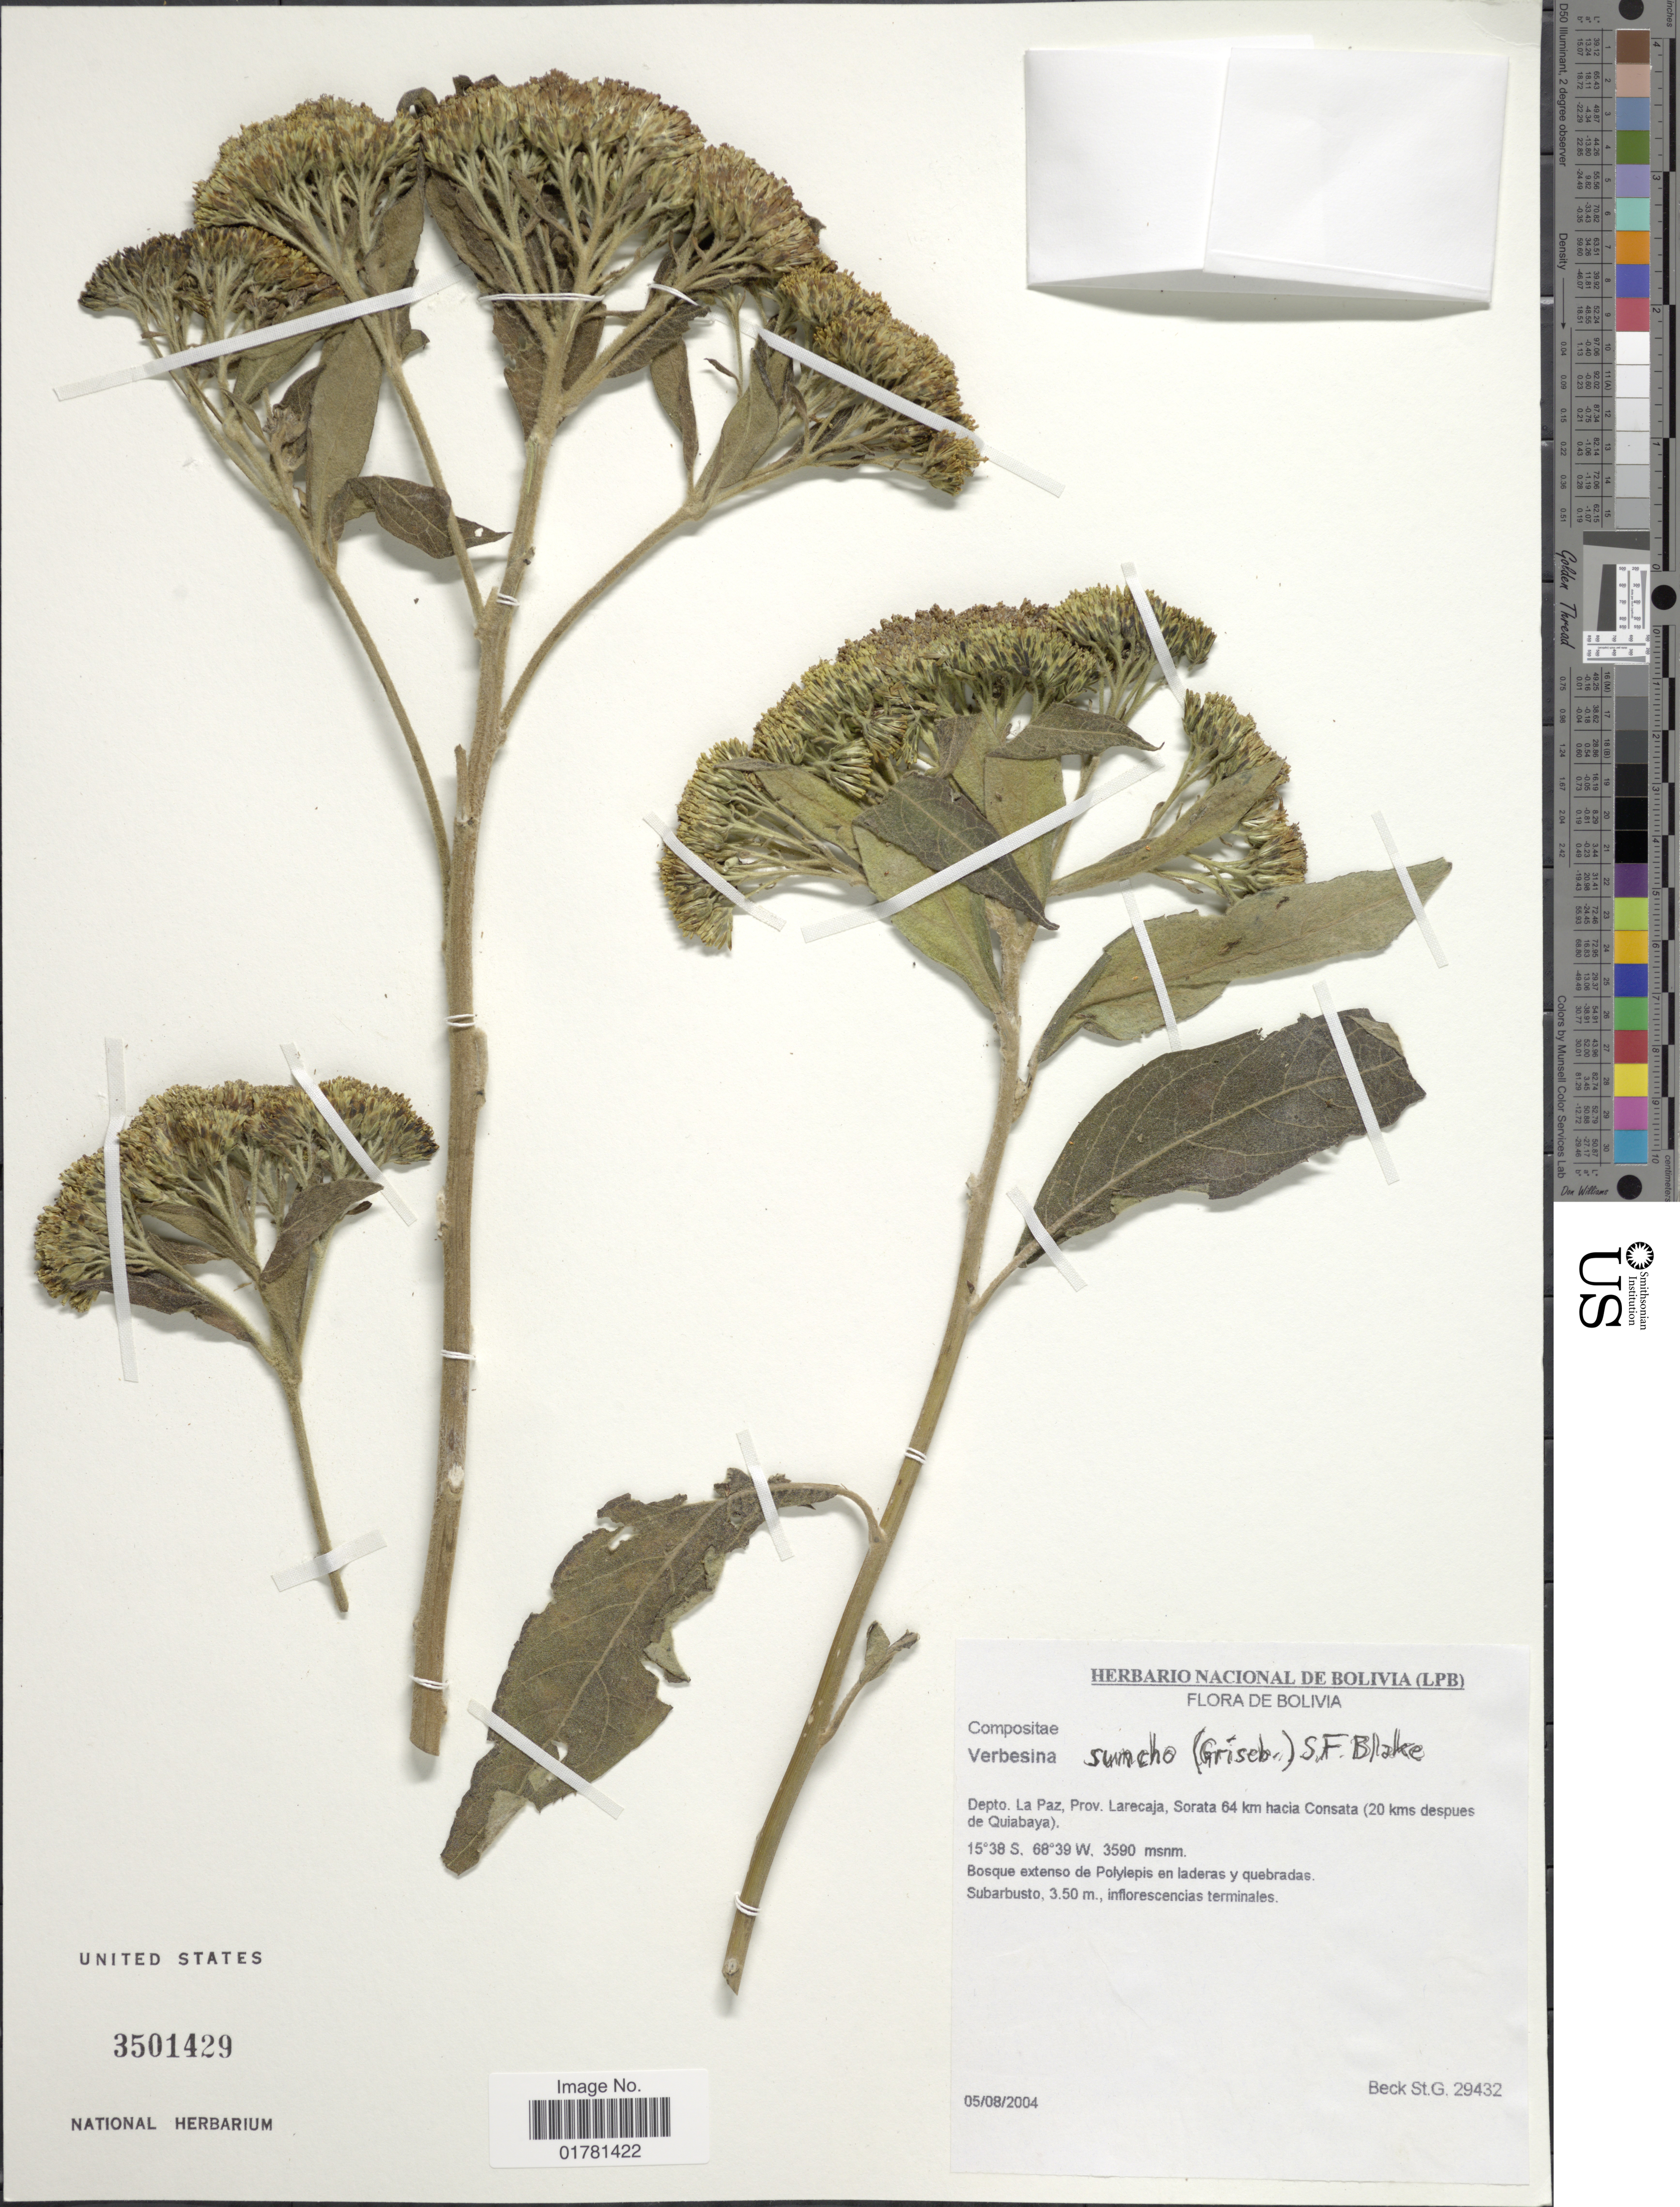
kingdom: Plantae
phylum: Tracheophyta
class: Magnoliopsida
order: Asterales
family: Asteraceae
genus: Verbesina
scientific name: Verbesina suncho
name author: (Griseb.) S.F. Blake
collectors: S. G. Beck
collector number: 29432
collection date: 2004-08-05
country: Bolivia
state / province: La Paz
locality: Depto La Paz, Prov. Larecaja, Sorata 64 km hacia Consata ( 20 kms despues de Quiabaya)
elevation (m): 3590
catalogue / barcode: US 3501429